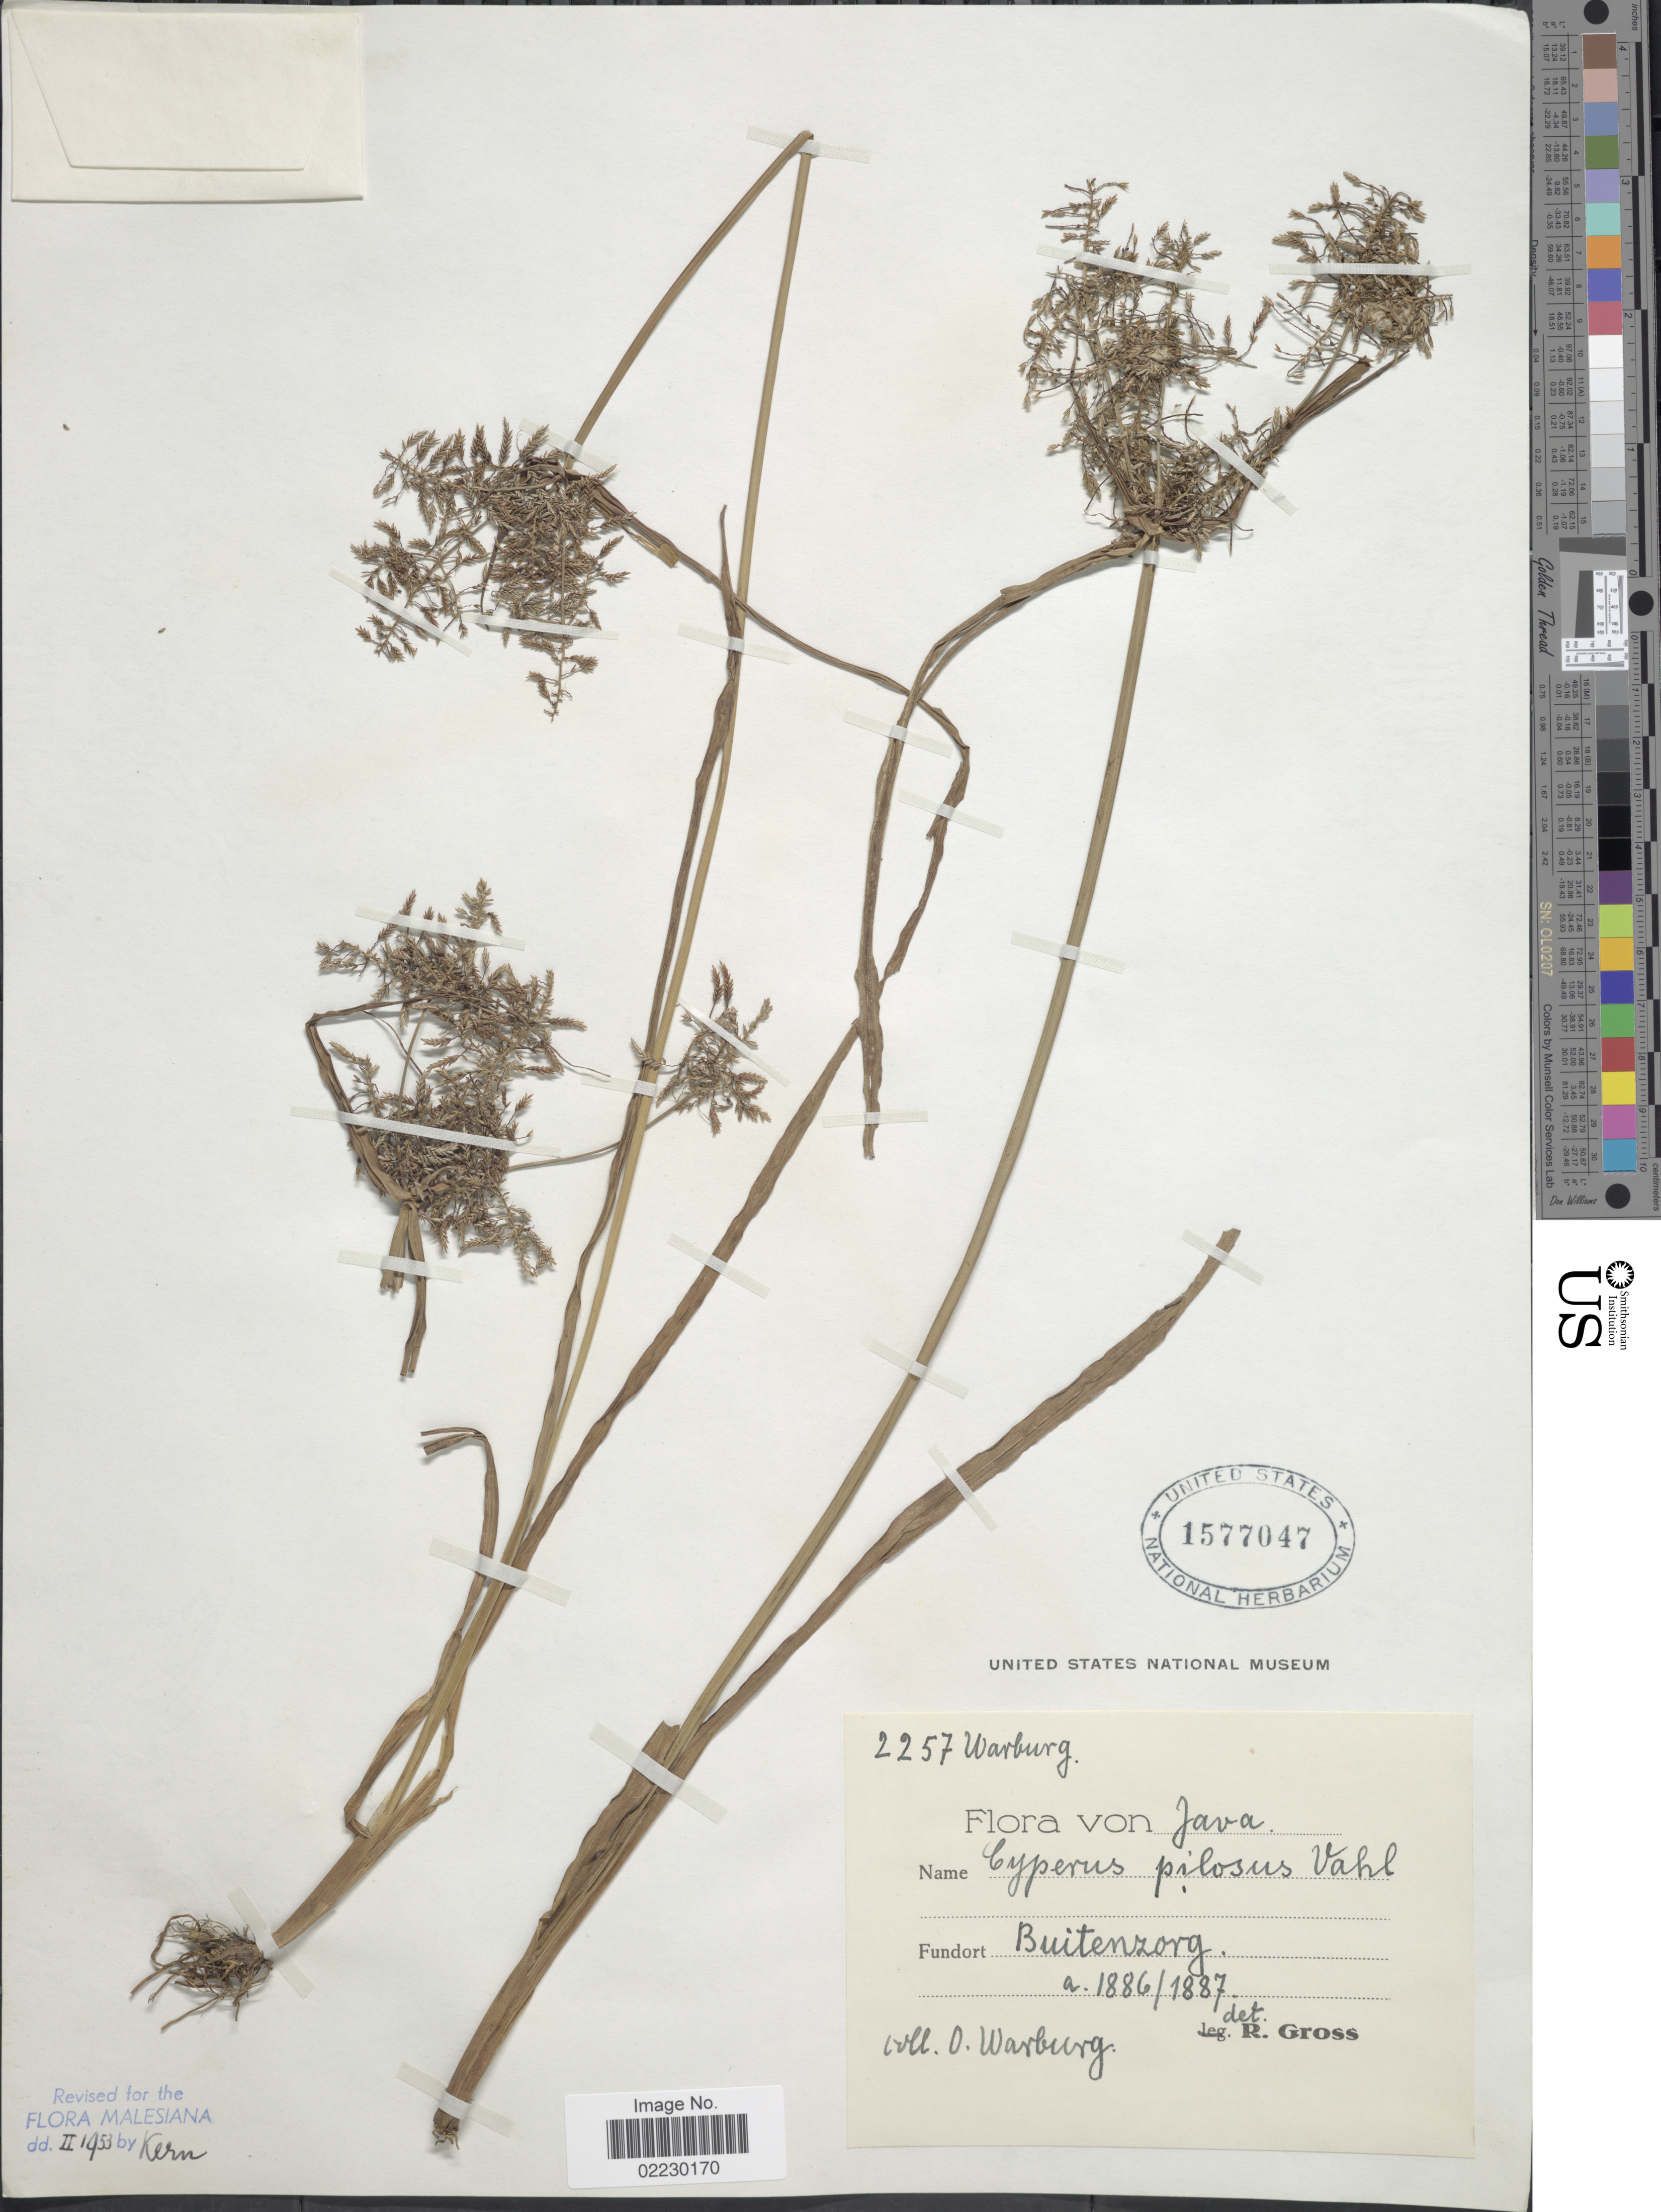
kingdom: Plantae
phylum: Tracheophyta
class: Liliopsida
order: Poales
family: Cyperaceae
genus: Cyperus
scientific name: Cyperus pilosus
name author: Vahl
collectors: O. Warburg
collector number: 2257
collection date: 1886/1887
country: Indonesia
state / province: Java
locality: Buitenzorg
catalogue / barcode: US 1577047